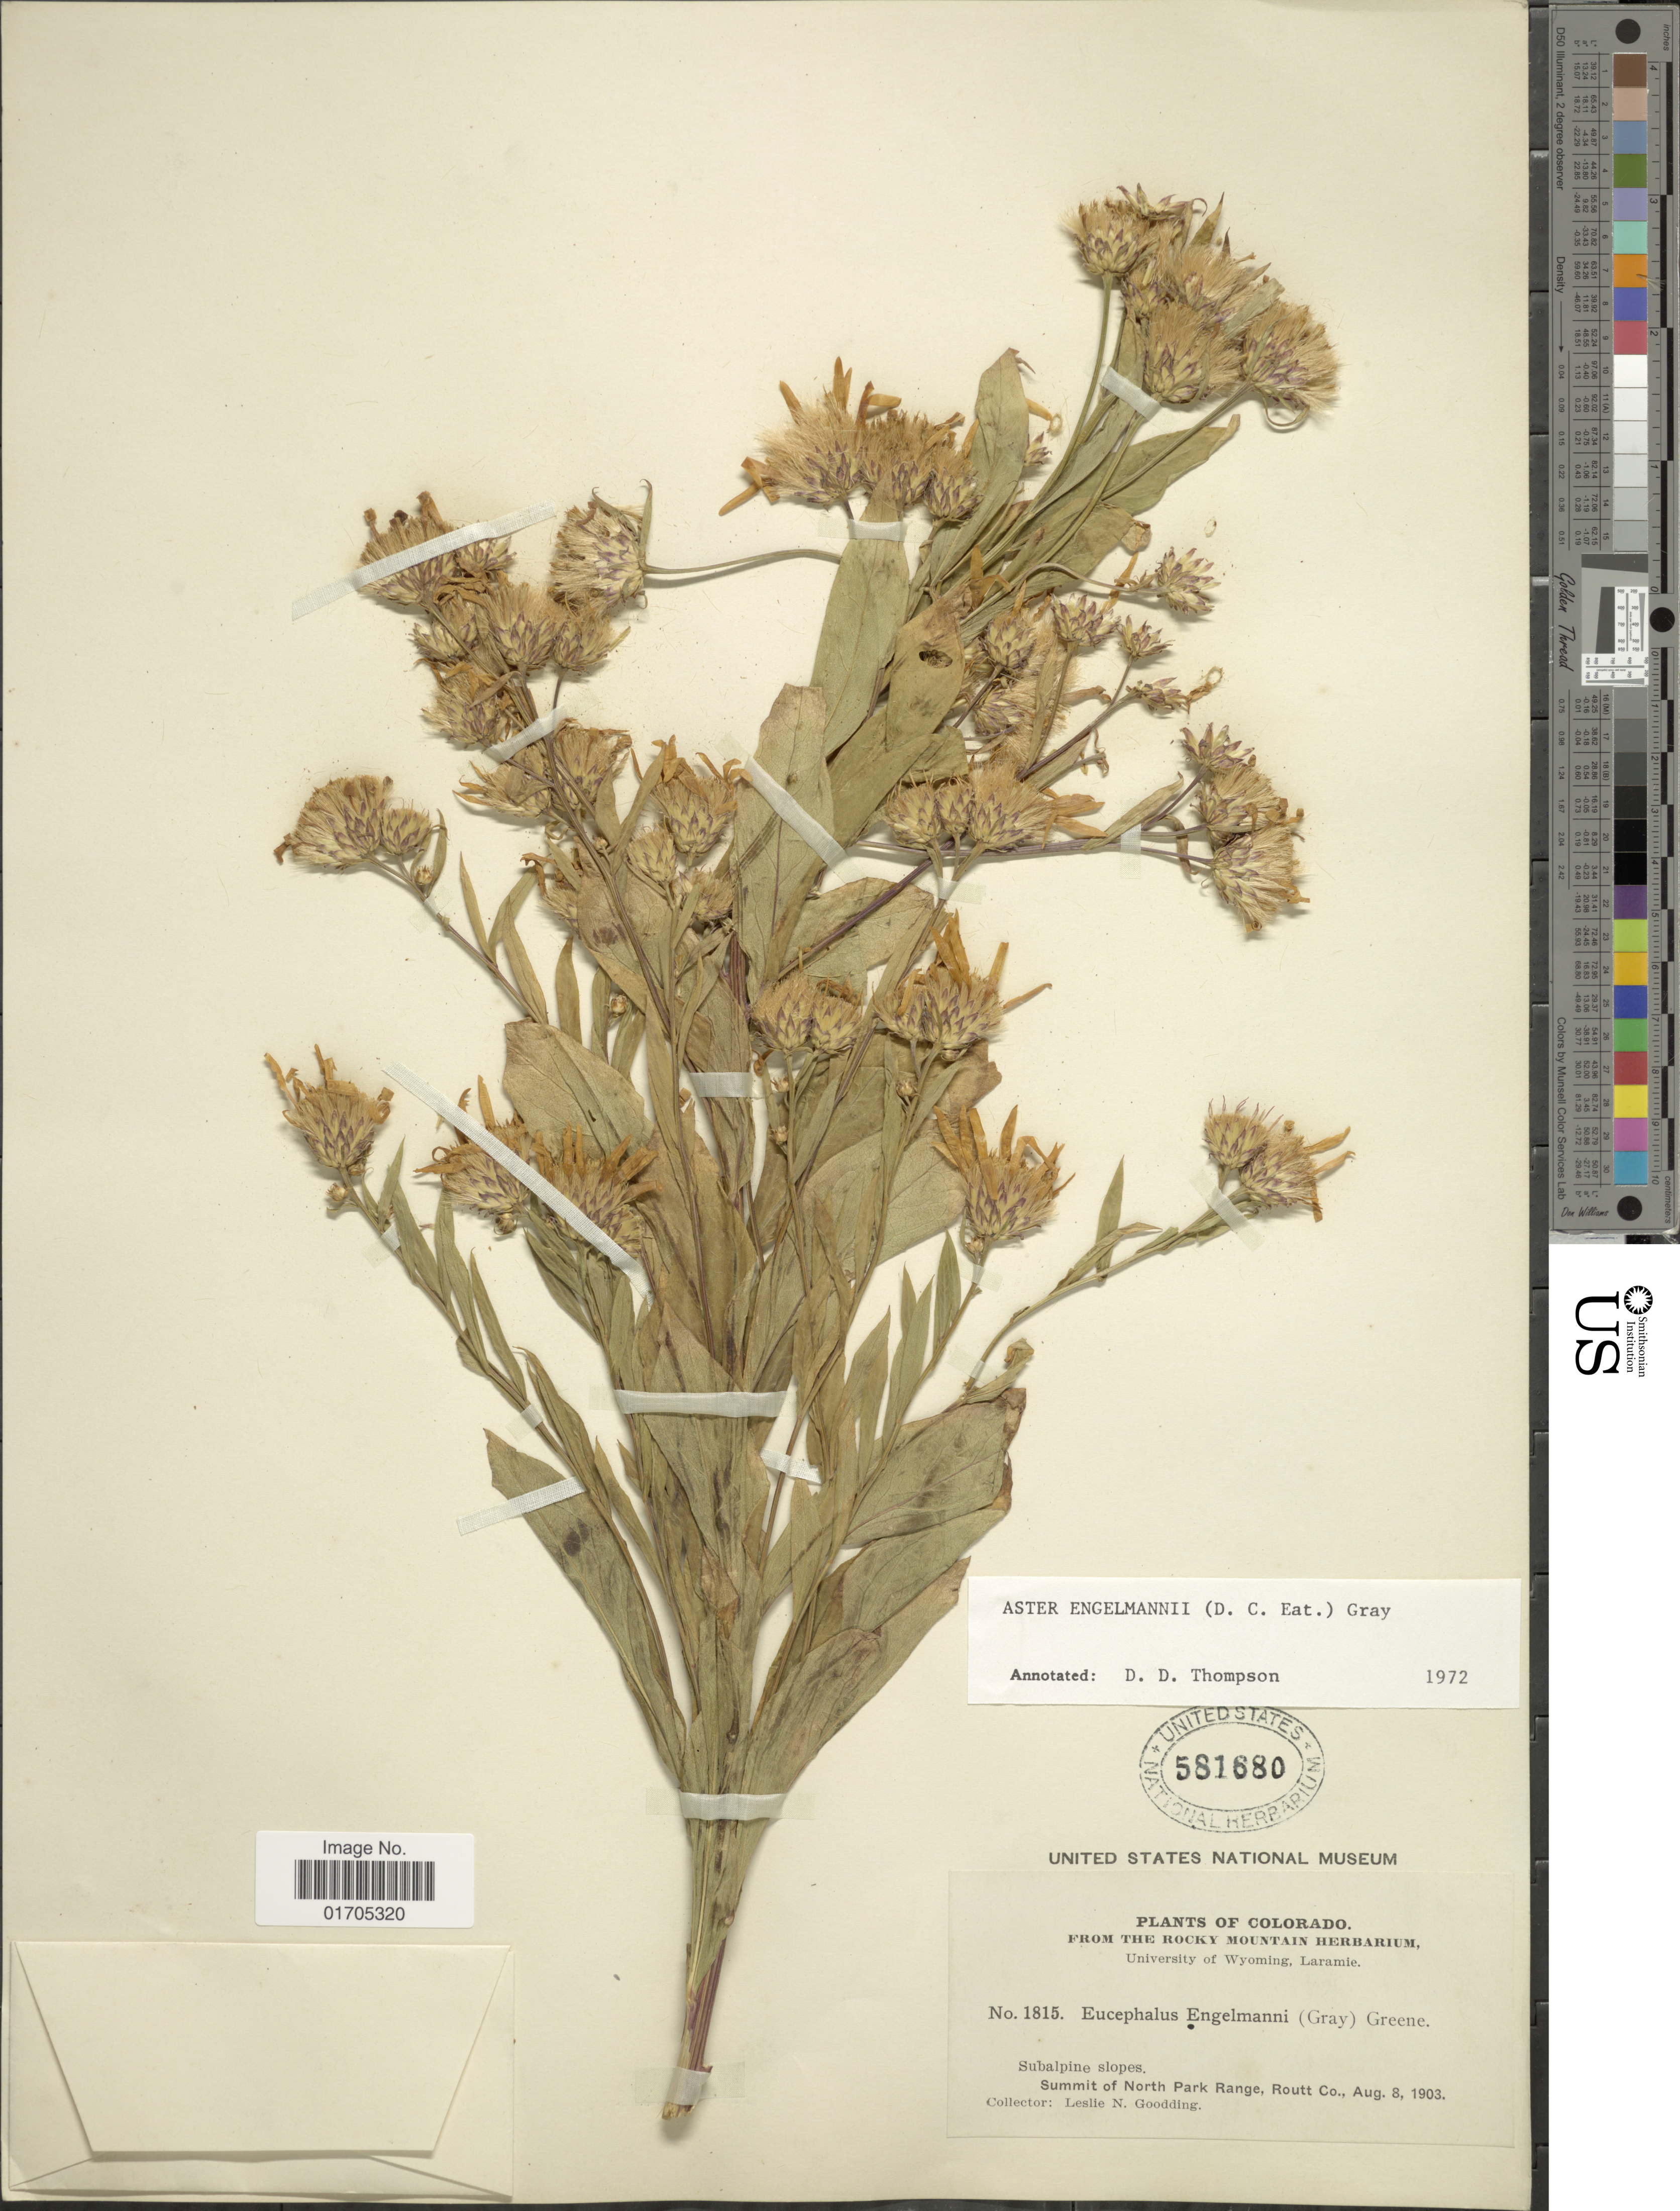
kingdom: Plantae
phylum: Tracheophyta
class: Magnoliopsida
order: Asterales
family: Asteraceae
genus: Eucephalus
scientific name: Eucephalus engelmannii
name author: (D.C. Eaton) Greene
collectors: L. N. Goodding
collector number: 1815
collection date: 1903-08-08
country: United States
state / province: Colorado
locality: Subalpine slopes, Summit of North Park Range, Routt Co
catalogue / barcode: US 581680